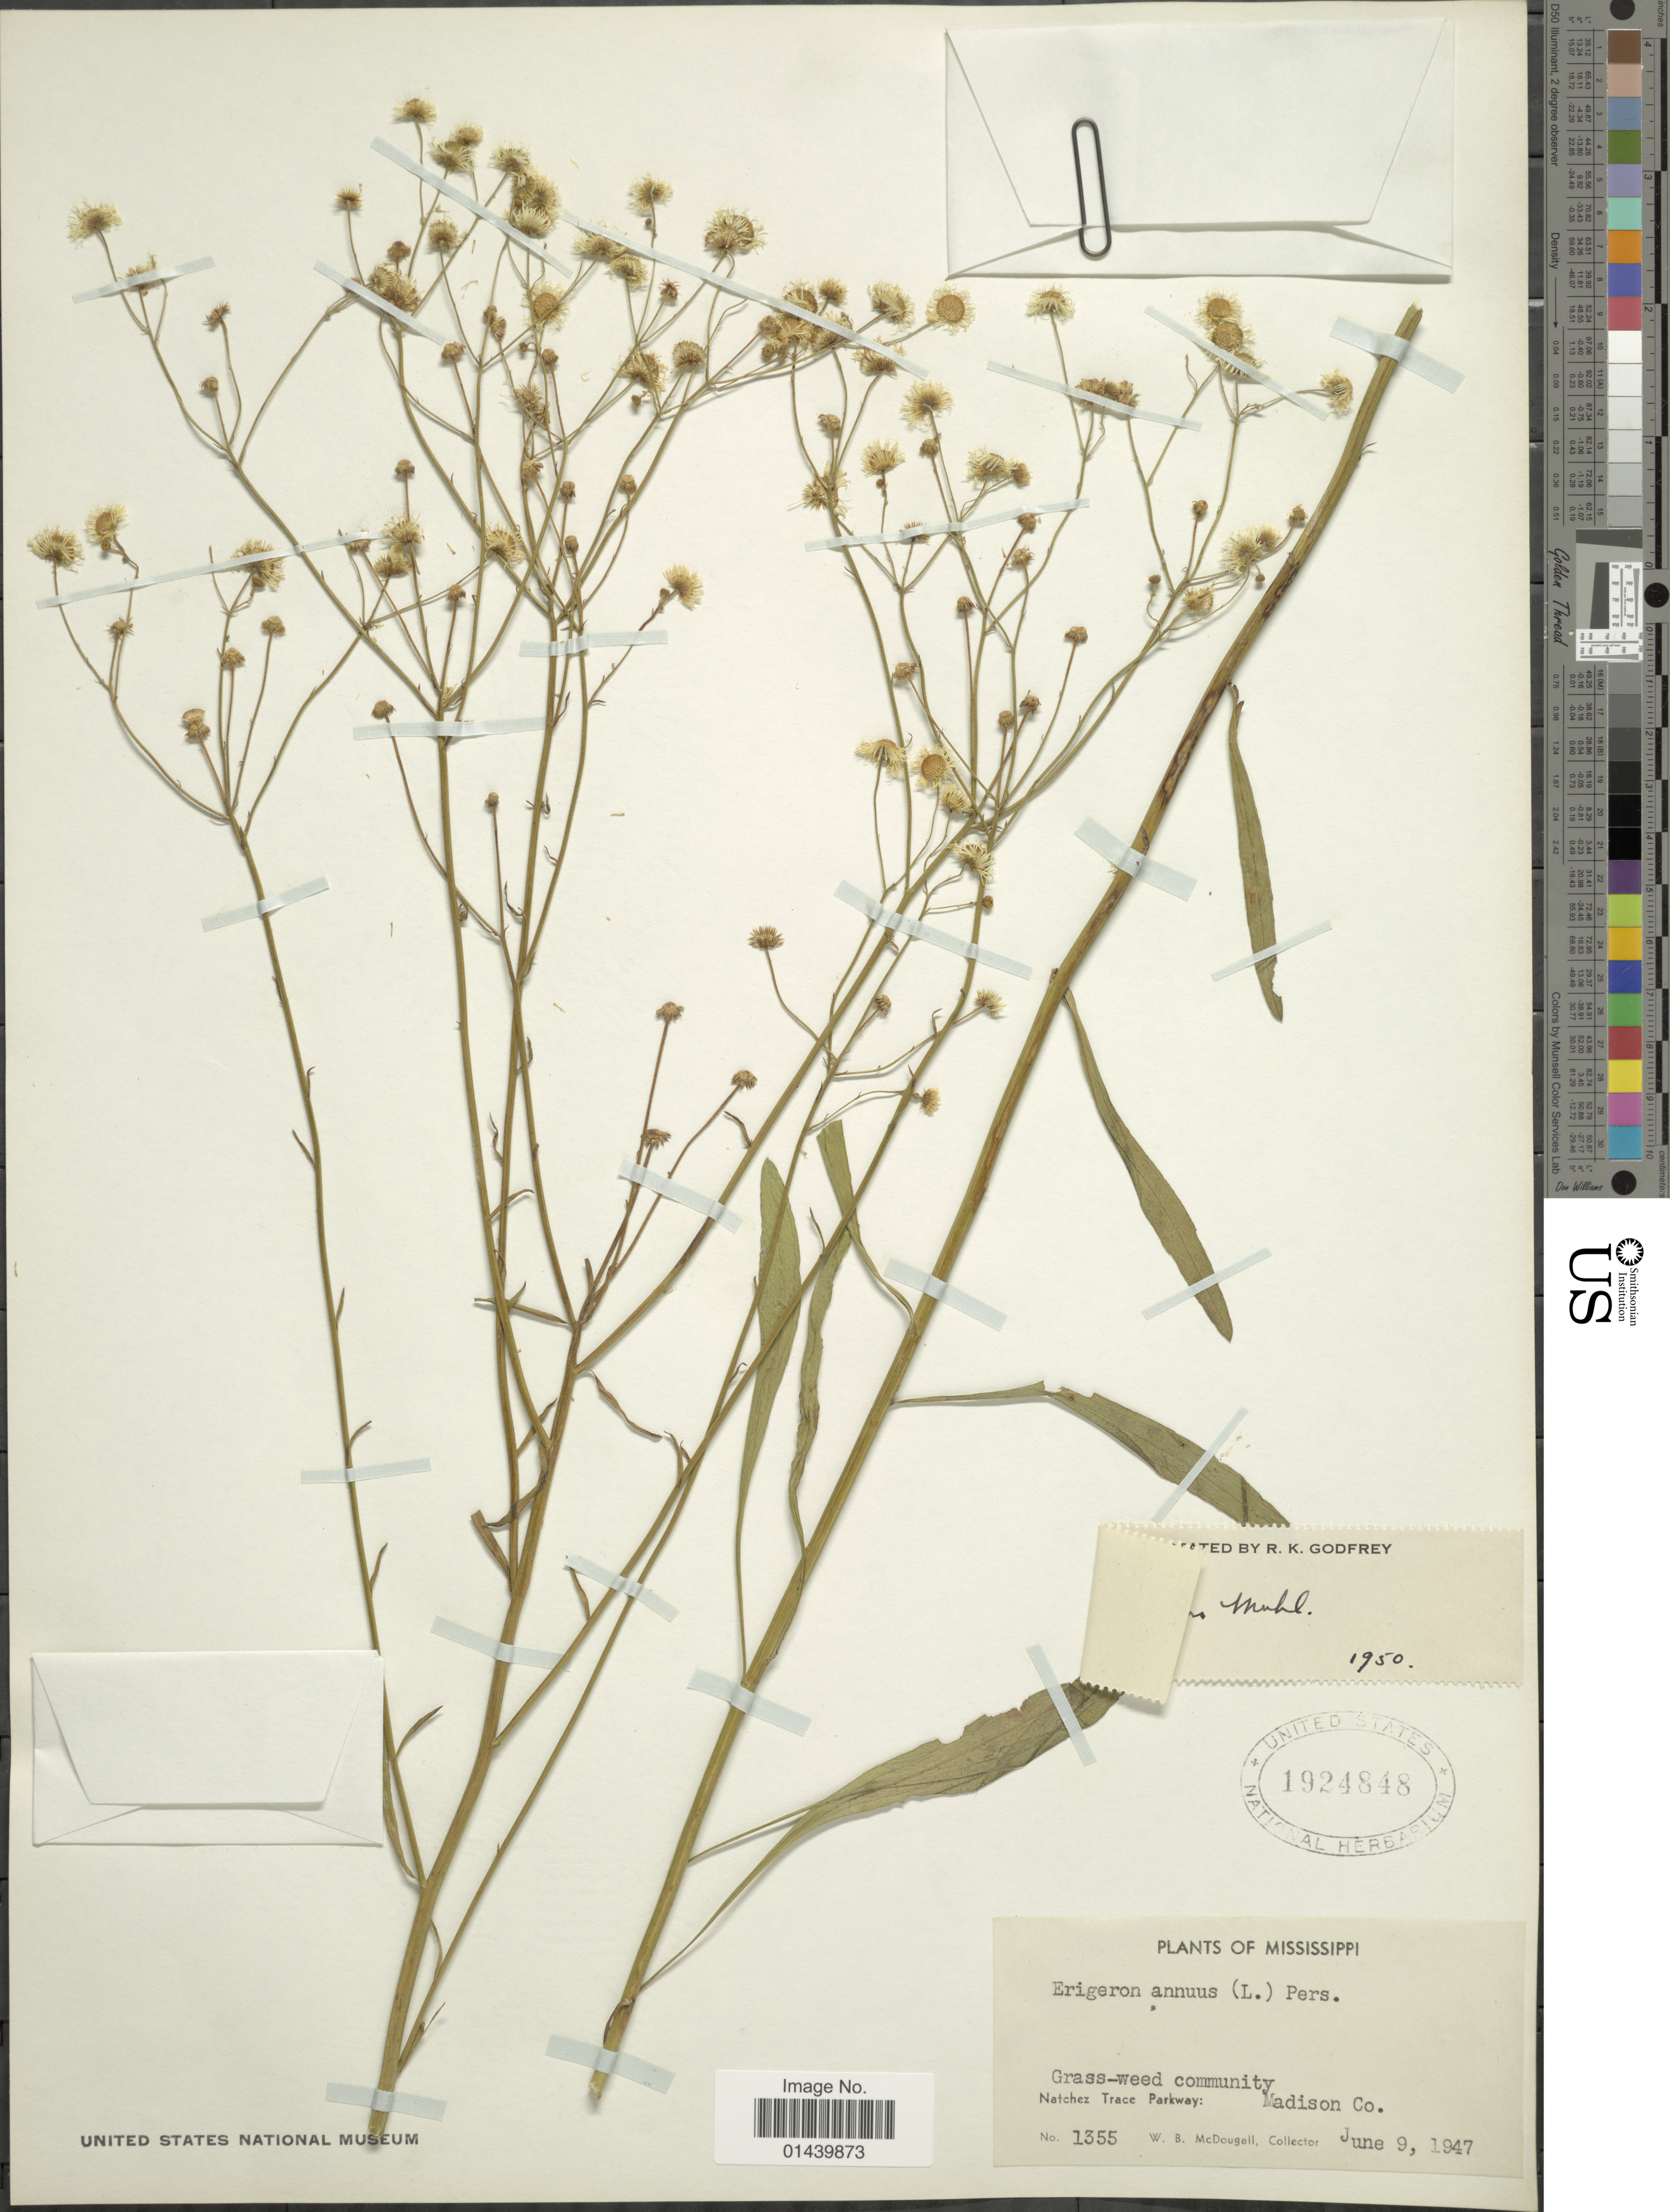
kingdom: Plantae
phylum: Tracheophyta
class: Magnoliopsida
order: Asterales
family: Asteraceae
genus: Erigeron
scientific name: Erigeron strigosus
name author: Muhl. ex Willd.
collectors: W. B. McDougall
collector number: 1355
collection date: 1947-06-09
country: United States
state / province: Mississippi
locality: Grass-weed community. Natchez Trace Parkway: Madison Co.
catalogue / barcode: US 1924848